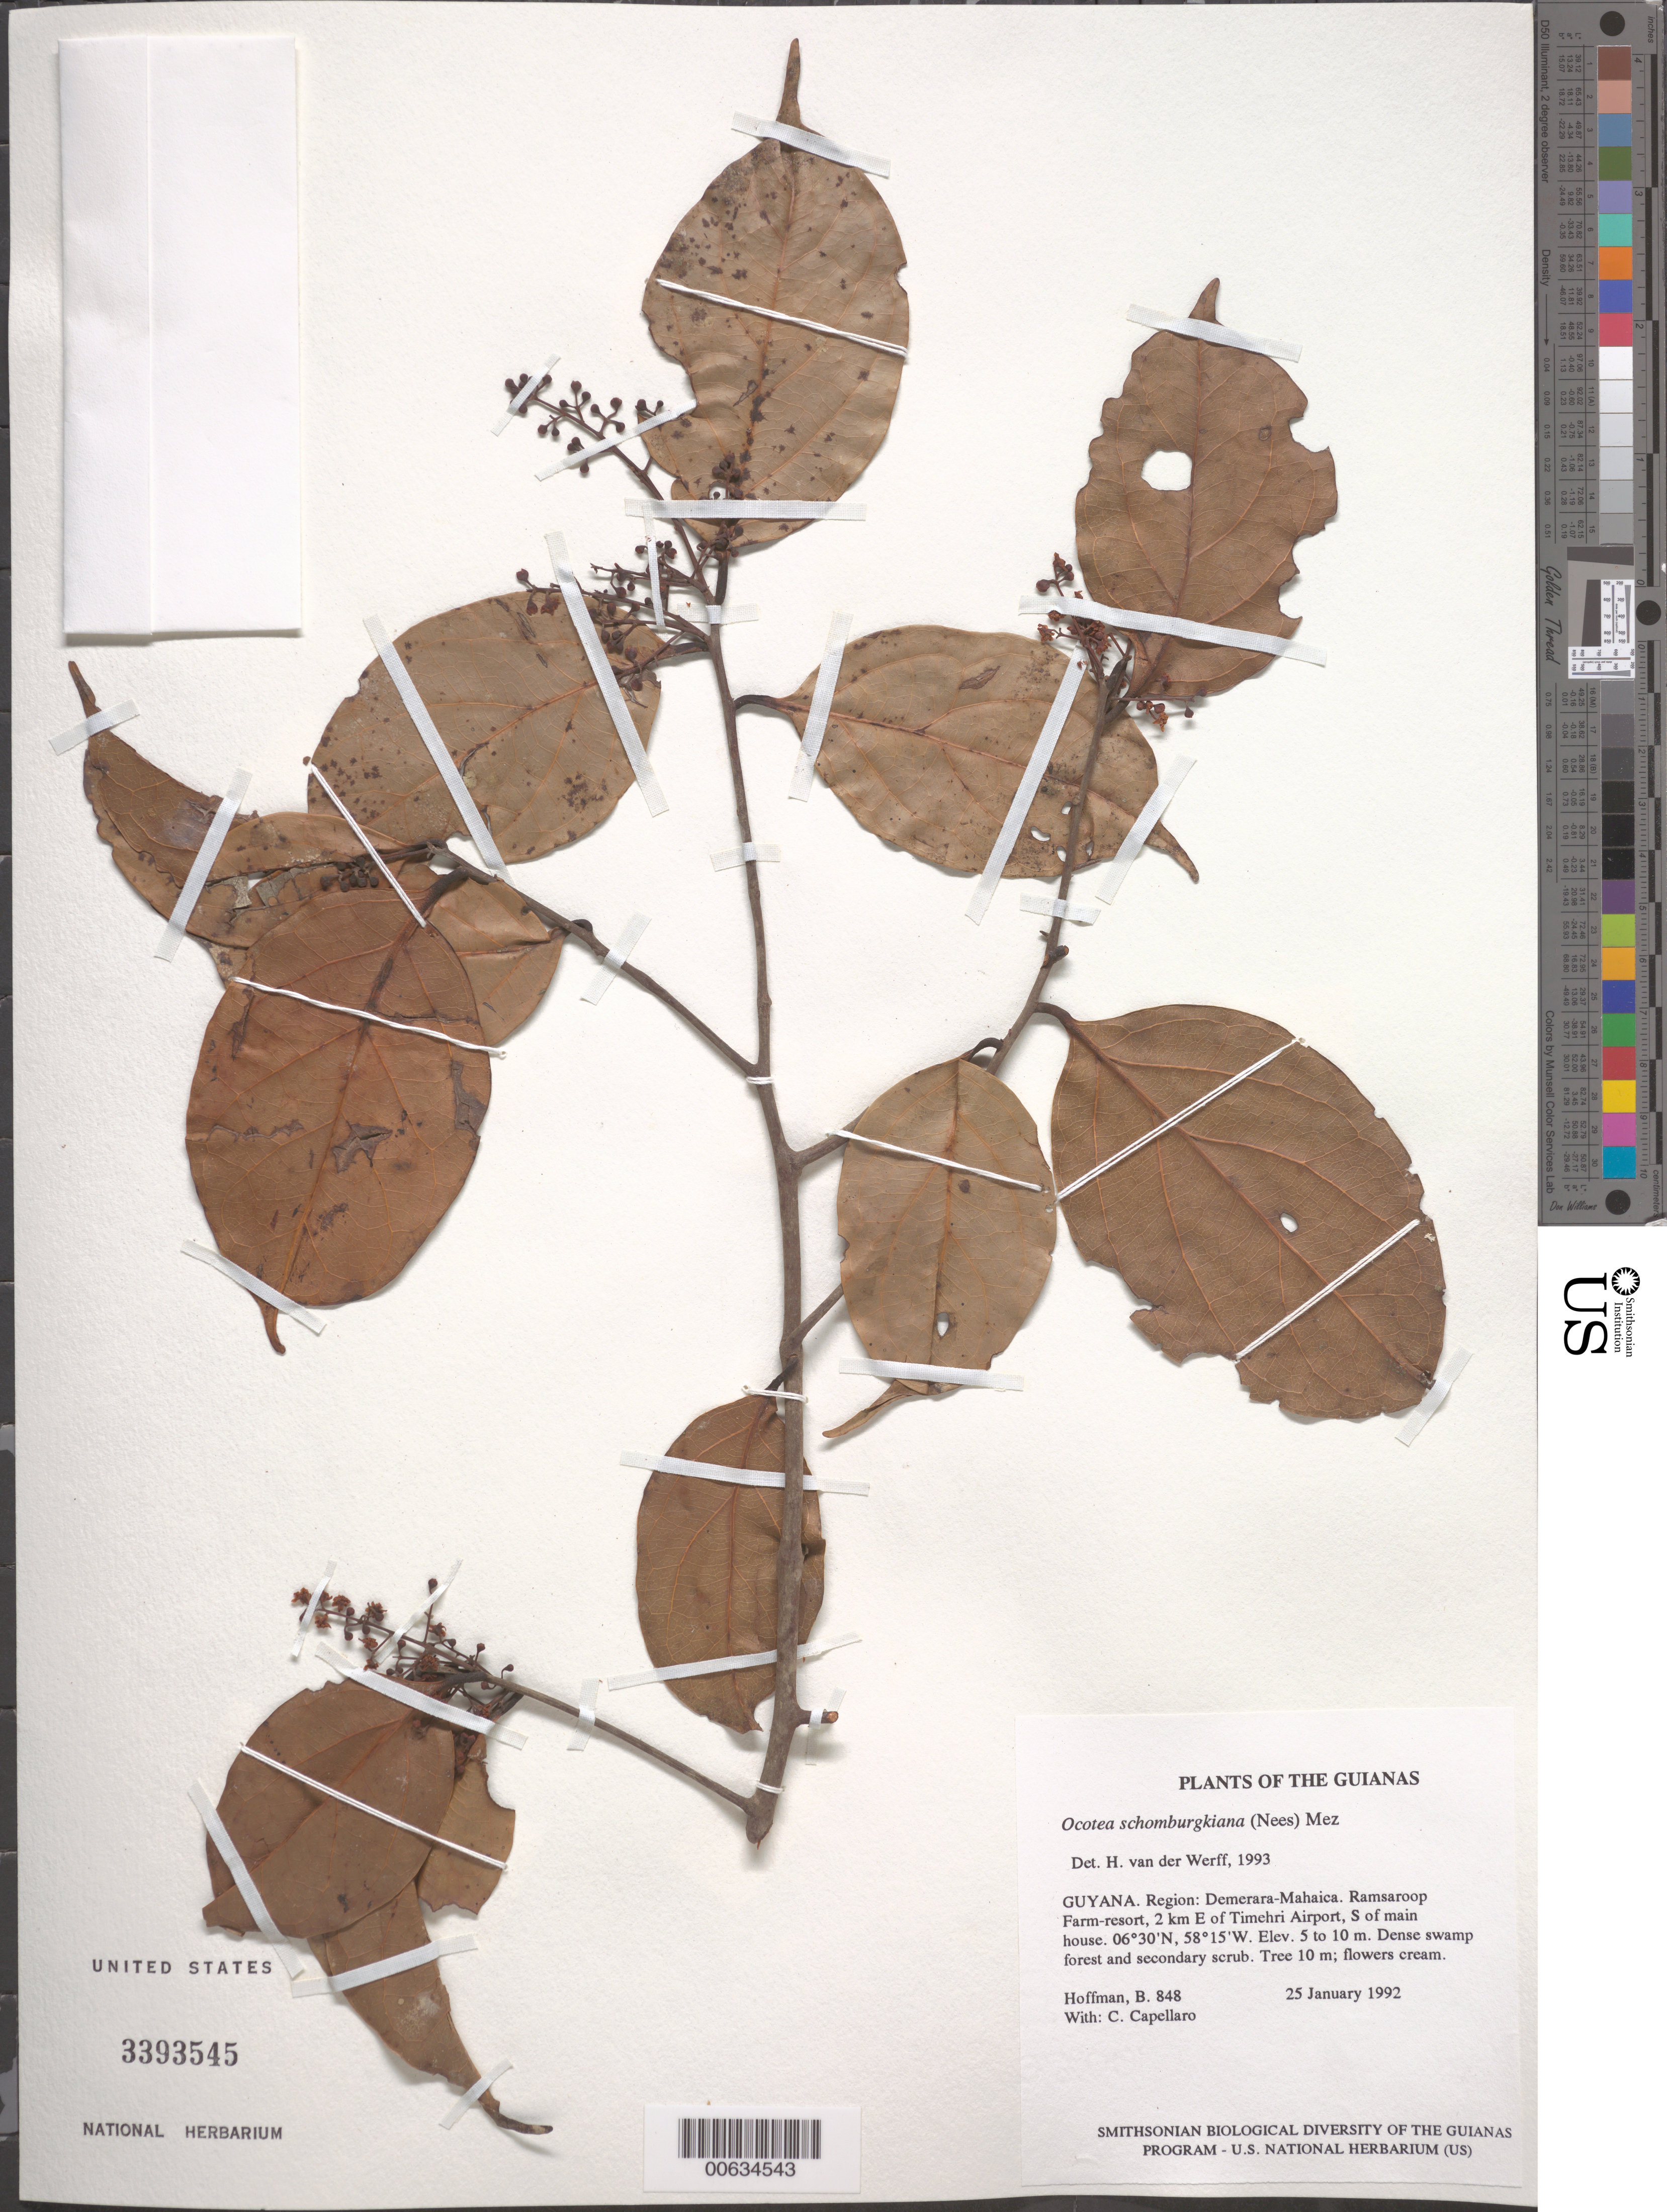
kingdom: Plantae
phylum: Tracheophyta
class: Magnoliopsida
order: Laurales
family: Lauraceae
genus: Ocotea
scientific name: Ocotea schomburgkiana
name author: (Nees) Mez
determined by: van der Werff, H., (MO), Missouri Botanical Garden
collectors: B. Hoffman & C. Capellaro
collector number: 848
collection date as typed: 25 January 1992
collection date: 1992-01-25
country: Guyana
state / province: Demerara-Mahaica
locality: Ramsaroop Farm-resort, 2 km E of Timehri Airport, S of main house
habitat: Dense swamp forest and secondary scrub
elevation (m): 5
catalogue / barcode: US 3393545